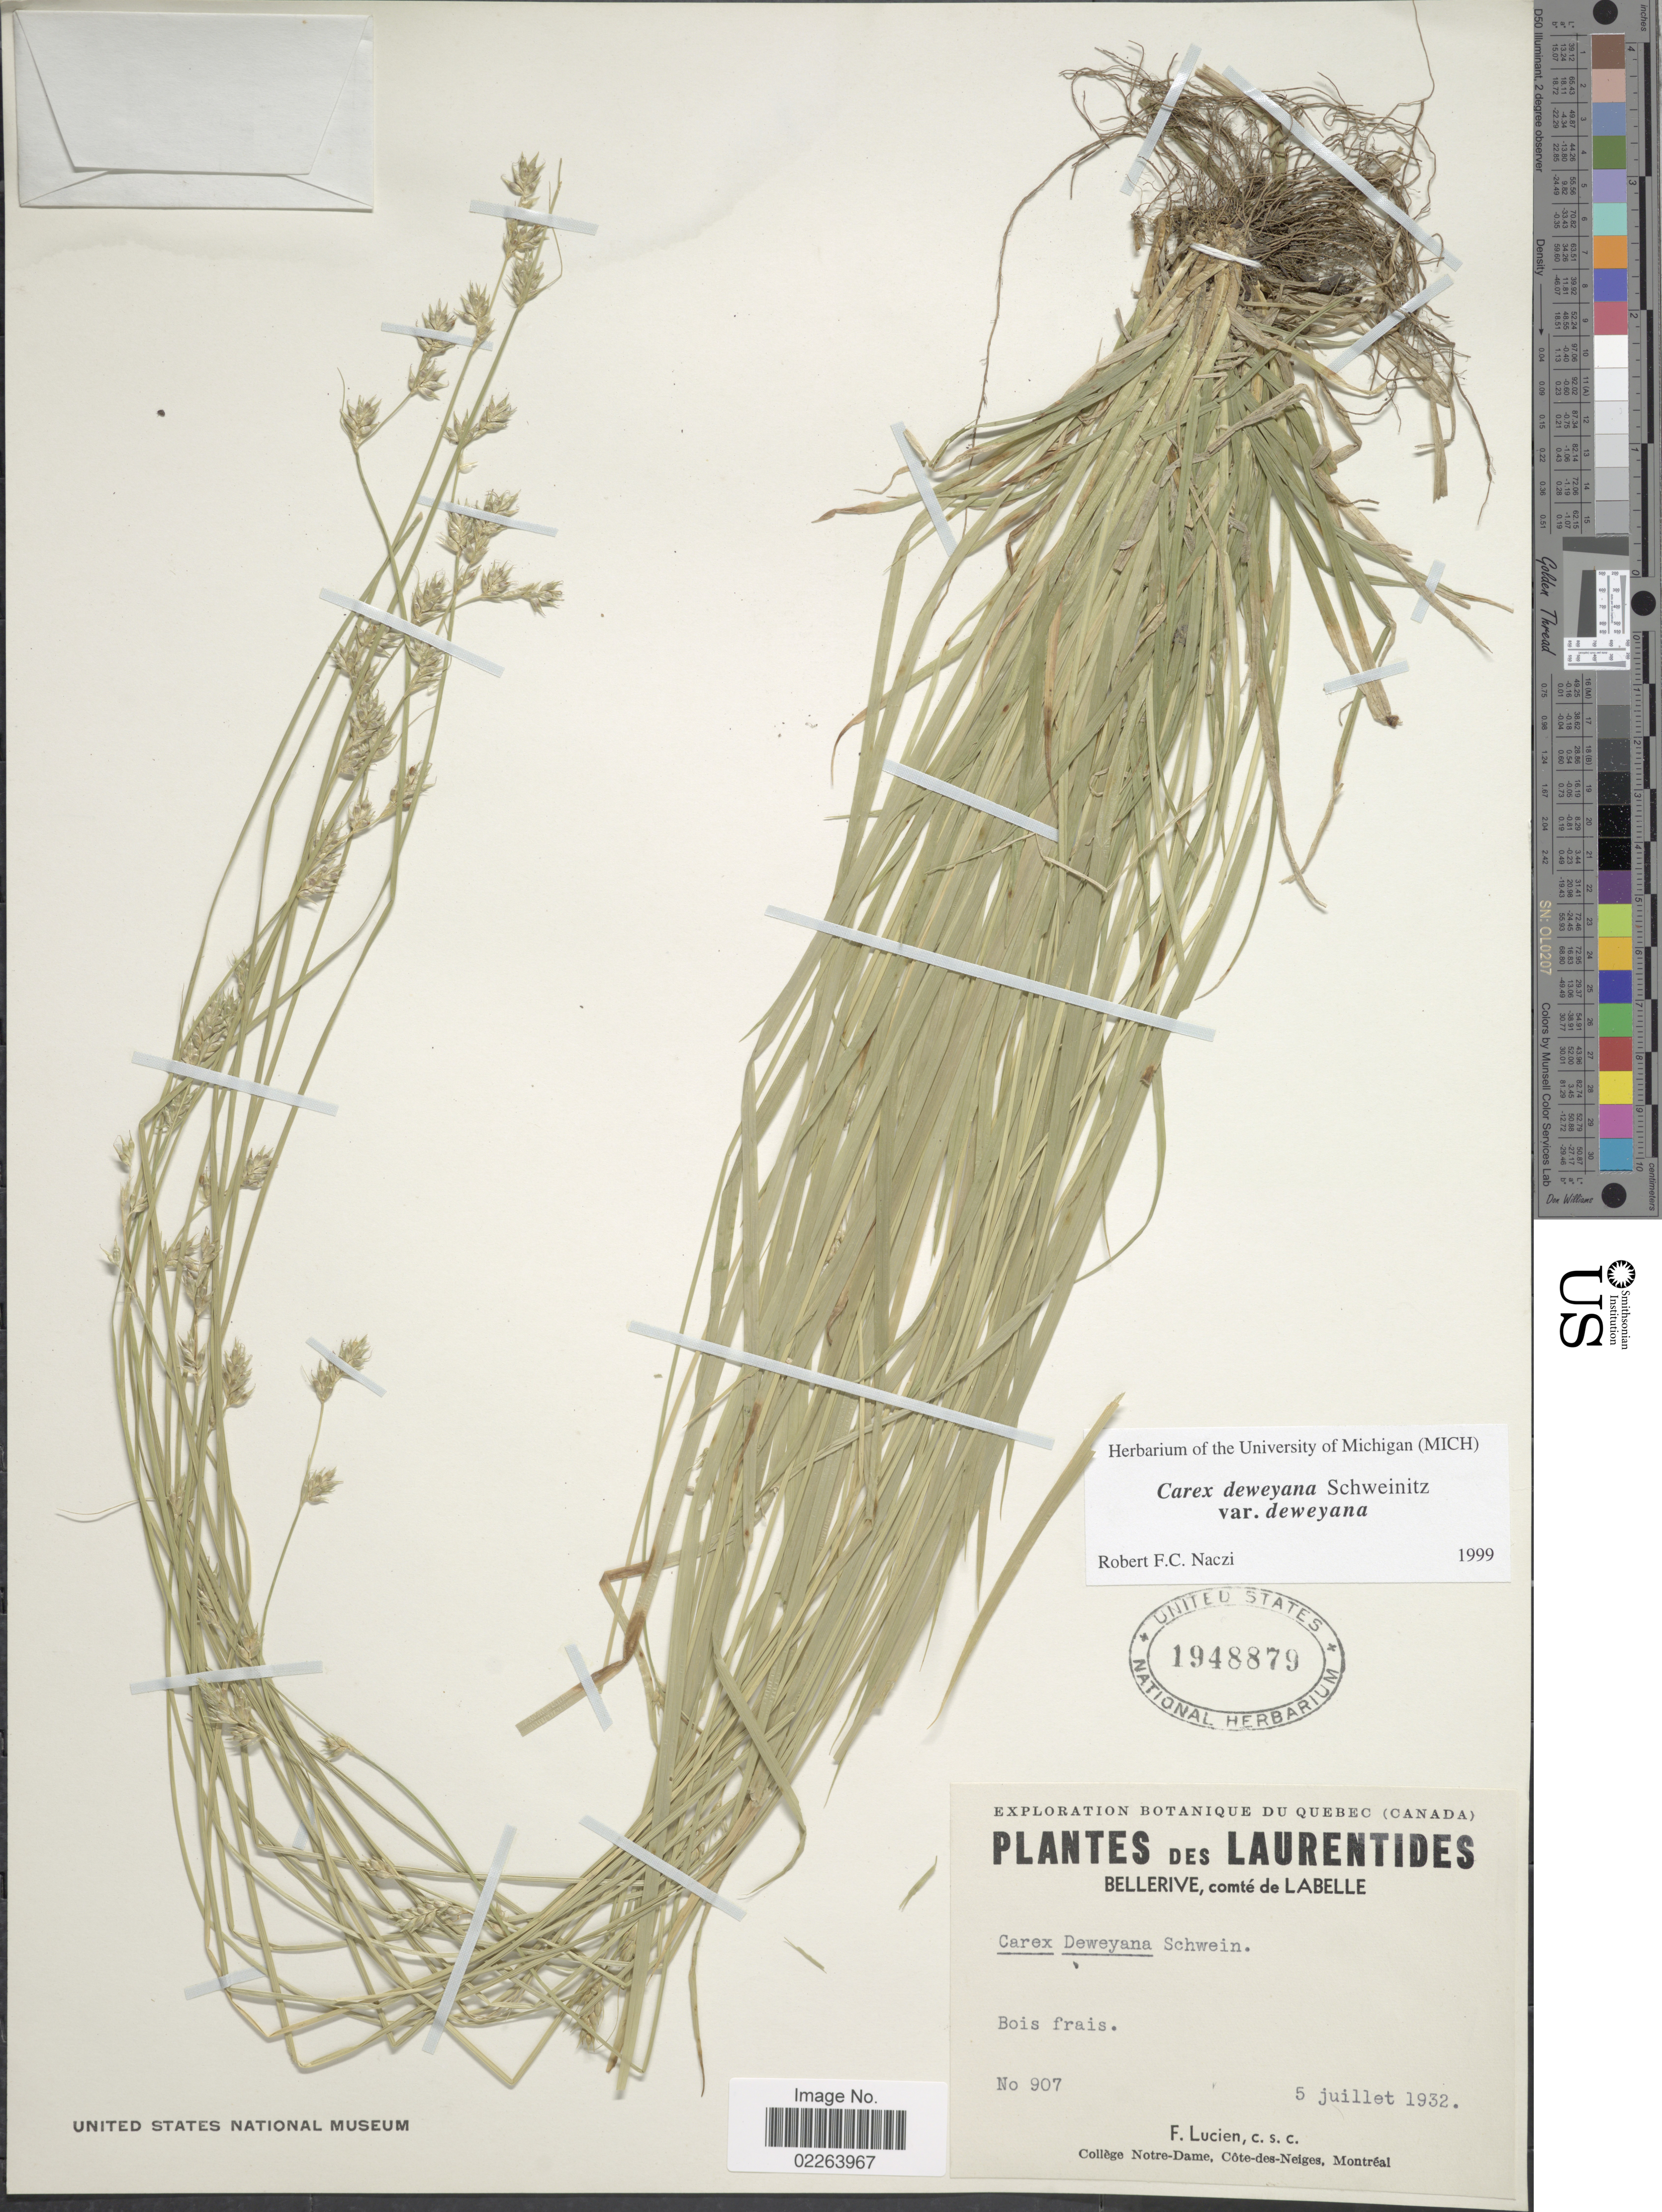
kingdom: Plantae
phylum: Tracheophyta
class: Liliopsida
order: Poales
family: Cyperaceae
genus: Carex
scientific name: Carex deweyana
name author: Schwein.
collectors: F. Lucien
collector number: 907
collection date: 1932-07-05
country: Canada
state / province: Quebec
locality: Des Laurentides Bellerive, comté de Labelle, Bois frais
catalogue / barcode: US 1948879